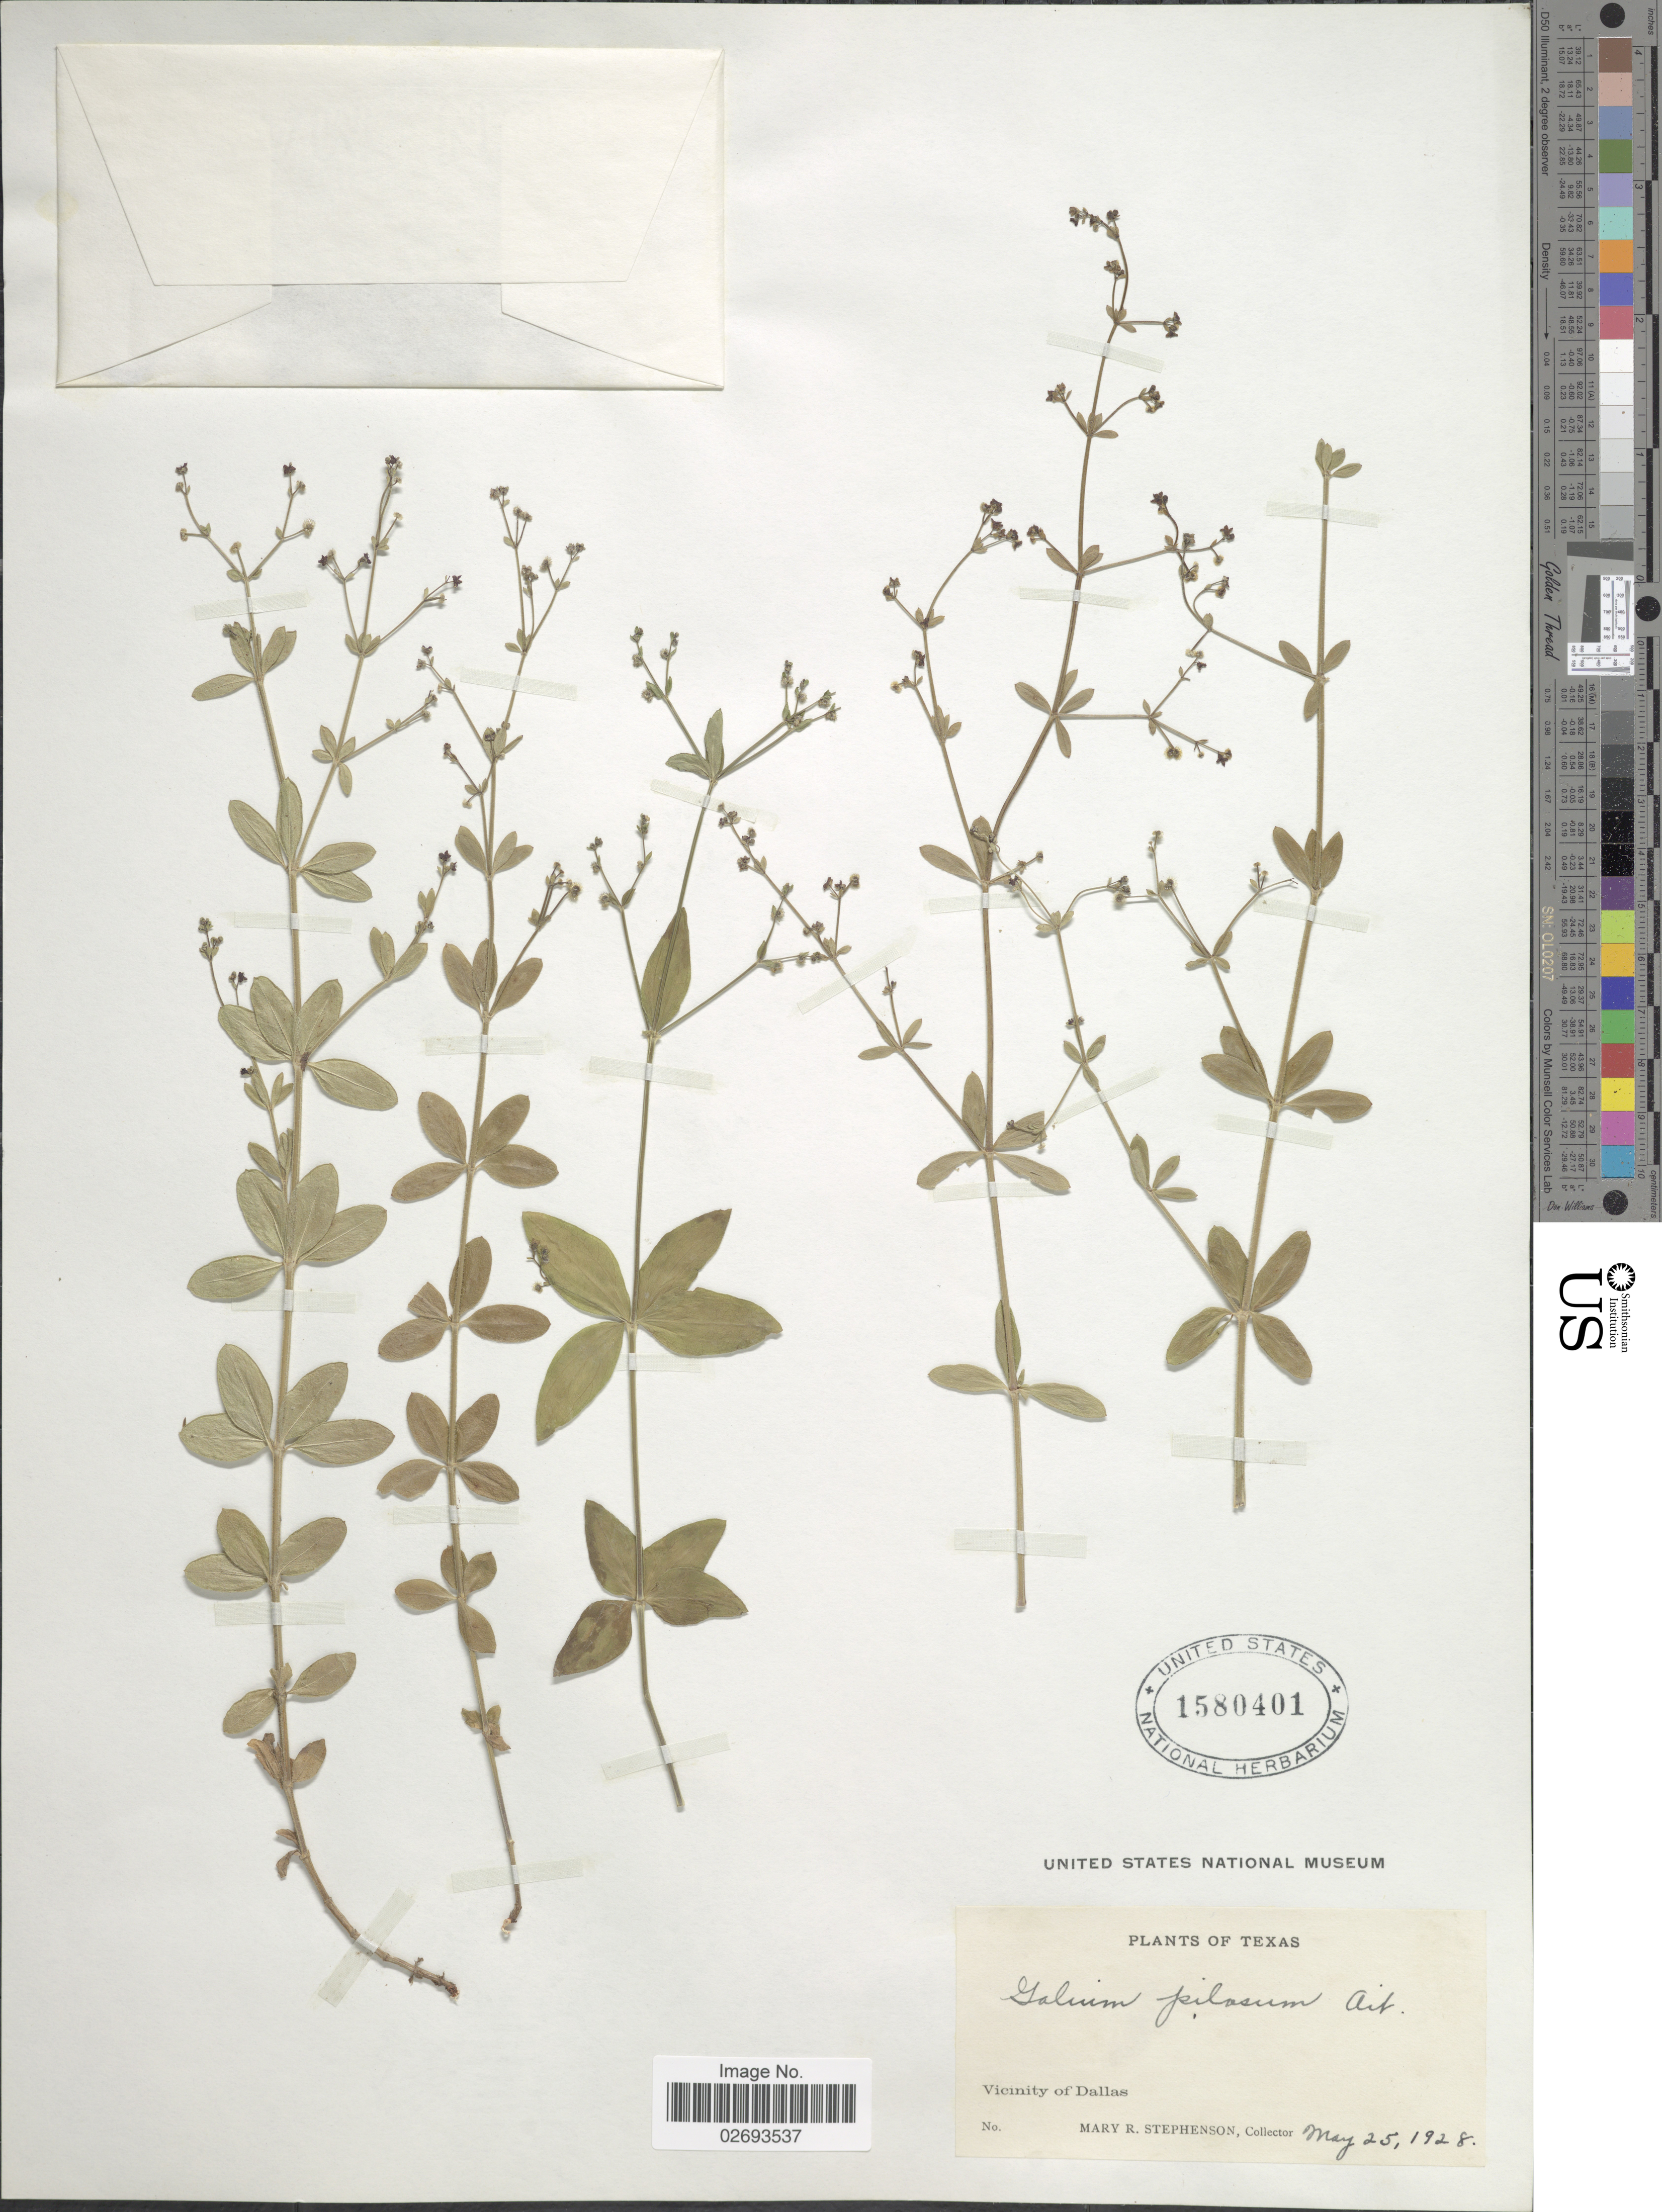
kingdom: Plantae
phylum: Tracheophyta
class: Magnoliopsida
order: Gentianales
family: Rubiaceae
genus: Galium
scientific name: Galium pilosum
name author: Aiton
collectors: M. Stephenson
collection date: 1928-05-25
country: United States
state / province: Texas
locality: Vicinity of Dallas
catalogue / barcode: US 1580401